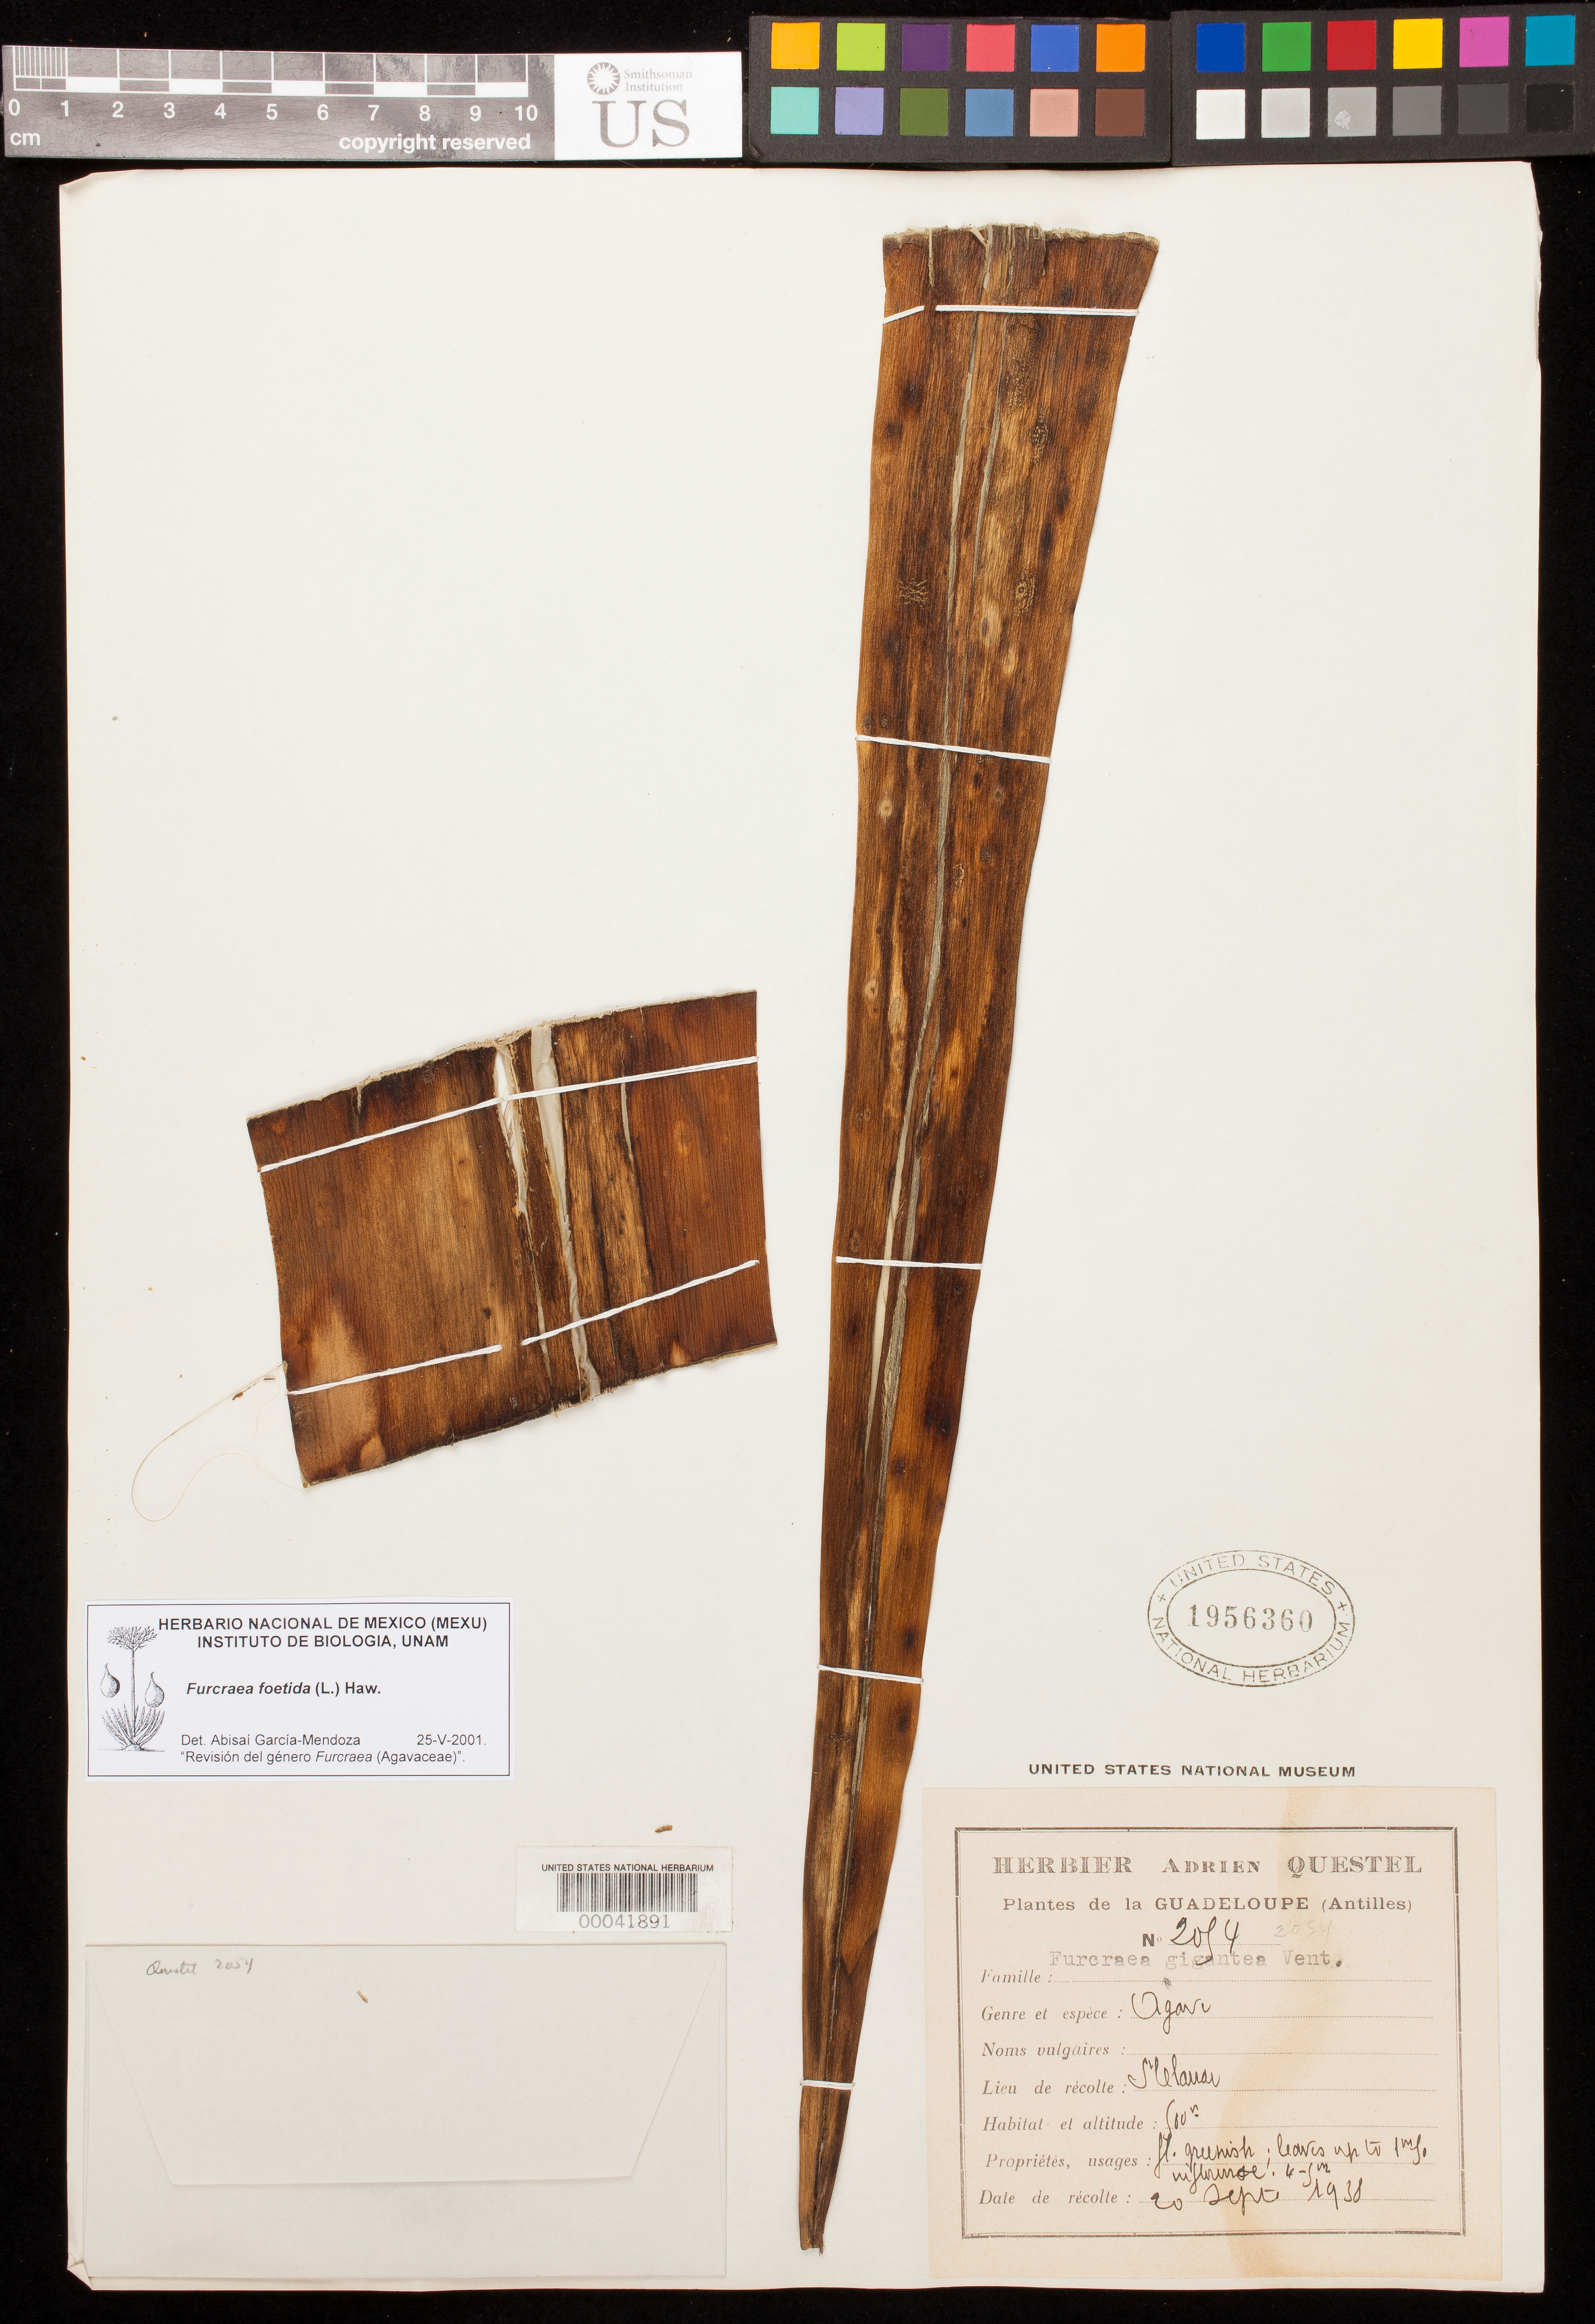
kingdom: Plantae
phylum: Tracheophyta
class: Liliopsida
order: Asparagales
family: Asparagaceae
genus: Furcraea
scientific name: Furcraea foetida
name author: (L.) Haw.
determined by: García-Mendoza, A.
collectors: A. Questel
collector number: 2054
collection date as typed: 20 Sep 1938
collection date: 1938-09-20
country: Guadeloupe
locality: S'Claude.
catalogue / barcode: US 1956360